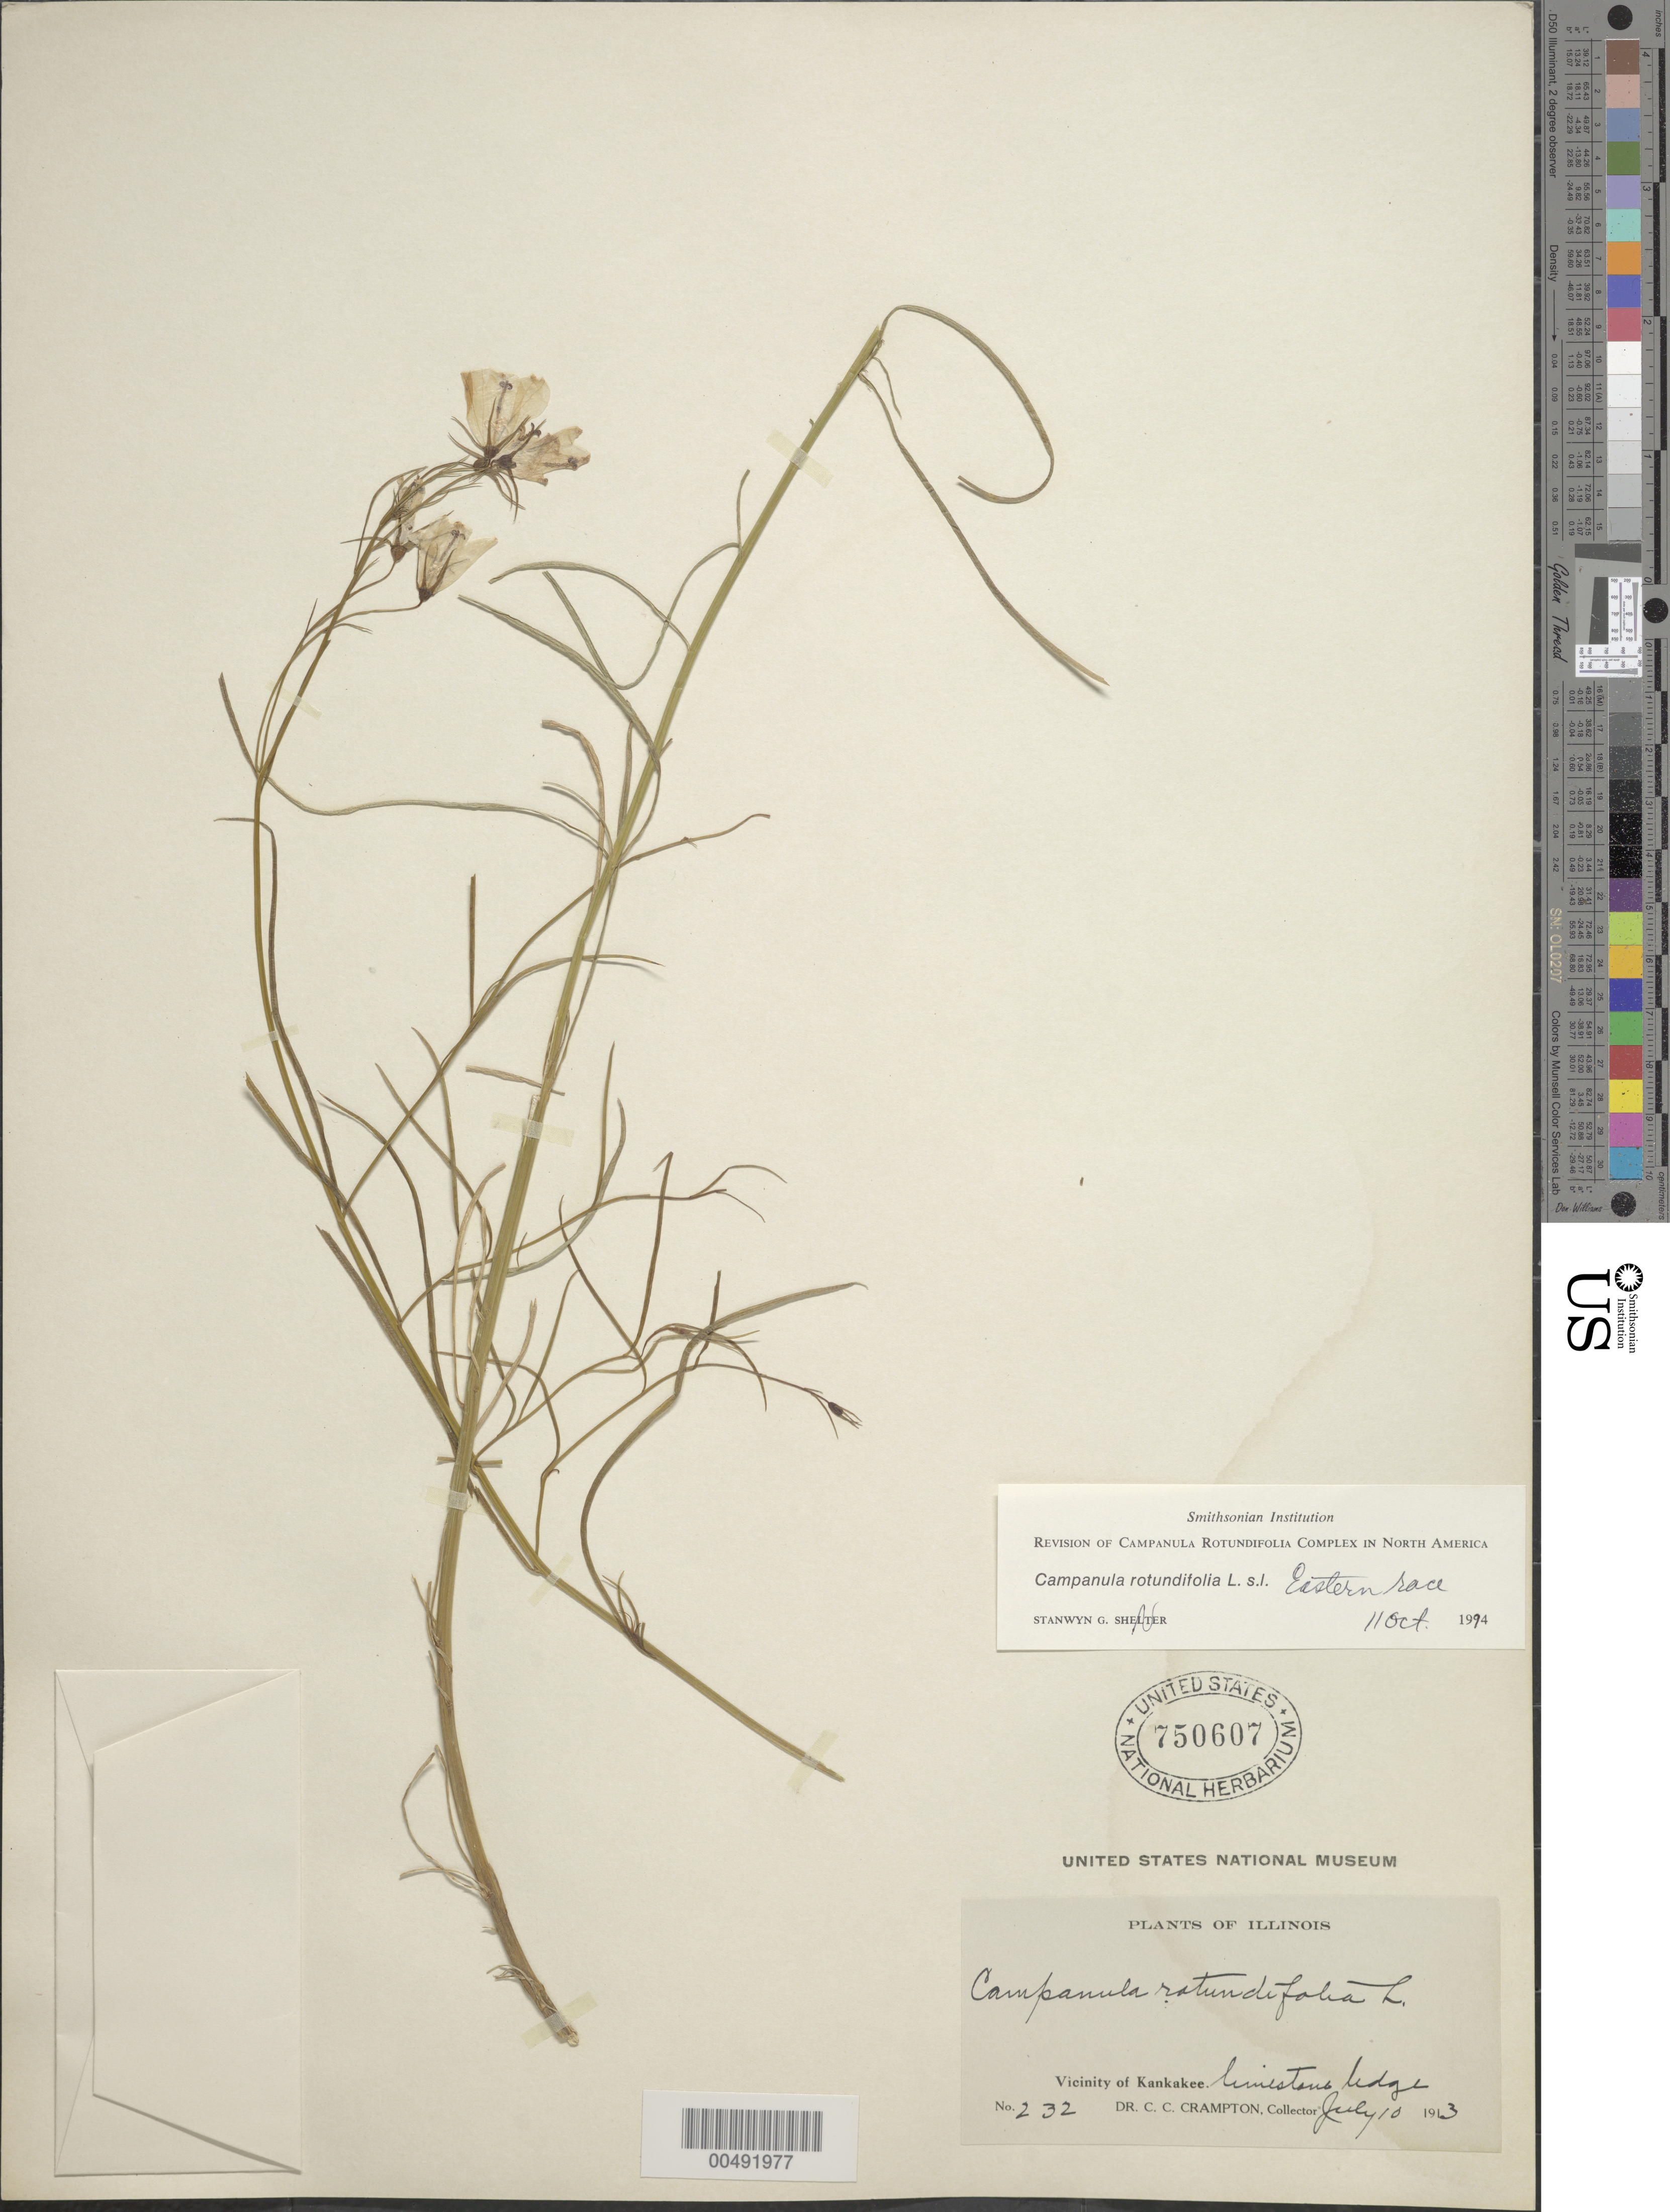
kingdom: Plantae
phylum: Tracheophyta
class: Magnoliopsida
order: Asterales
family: Campanulaceae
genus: Campanula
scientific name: Campanula rotundifolia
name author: L.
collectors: C. Crampton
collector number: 232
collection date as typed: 10 Jul 1913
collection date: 1913-07-10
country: United States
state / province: Illinois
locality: vicinity of Kankakee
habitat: limestone ledge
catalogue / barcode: US 750607